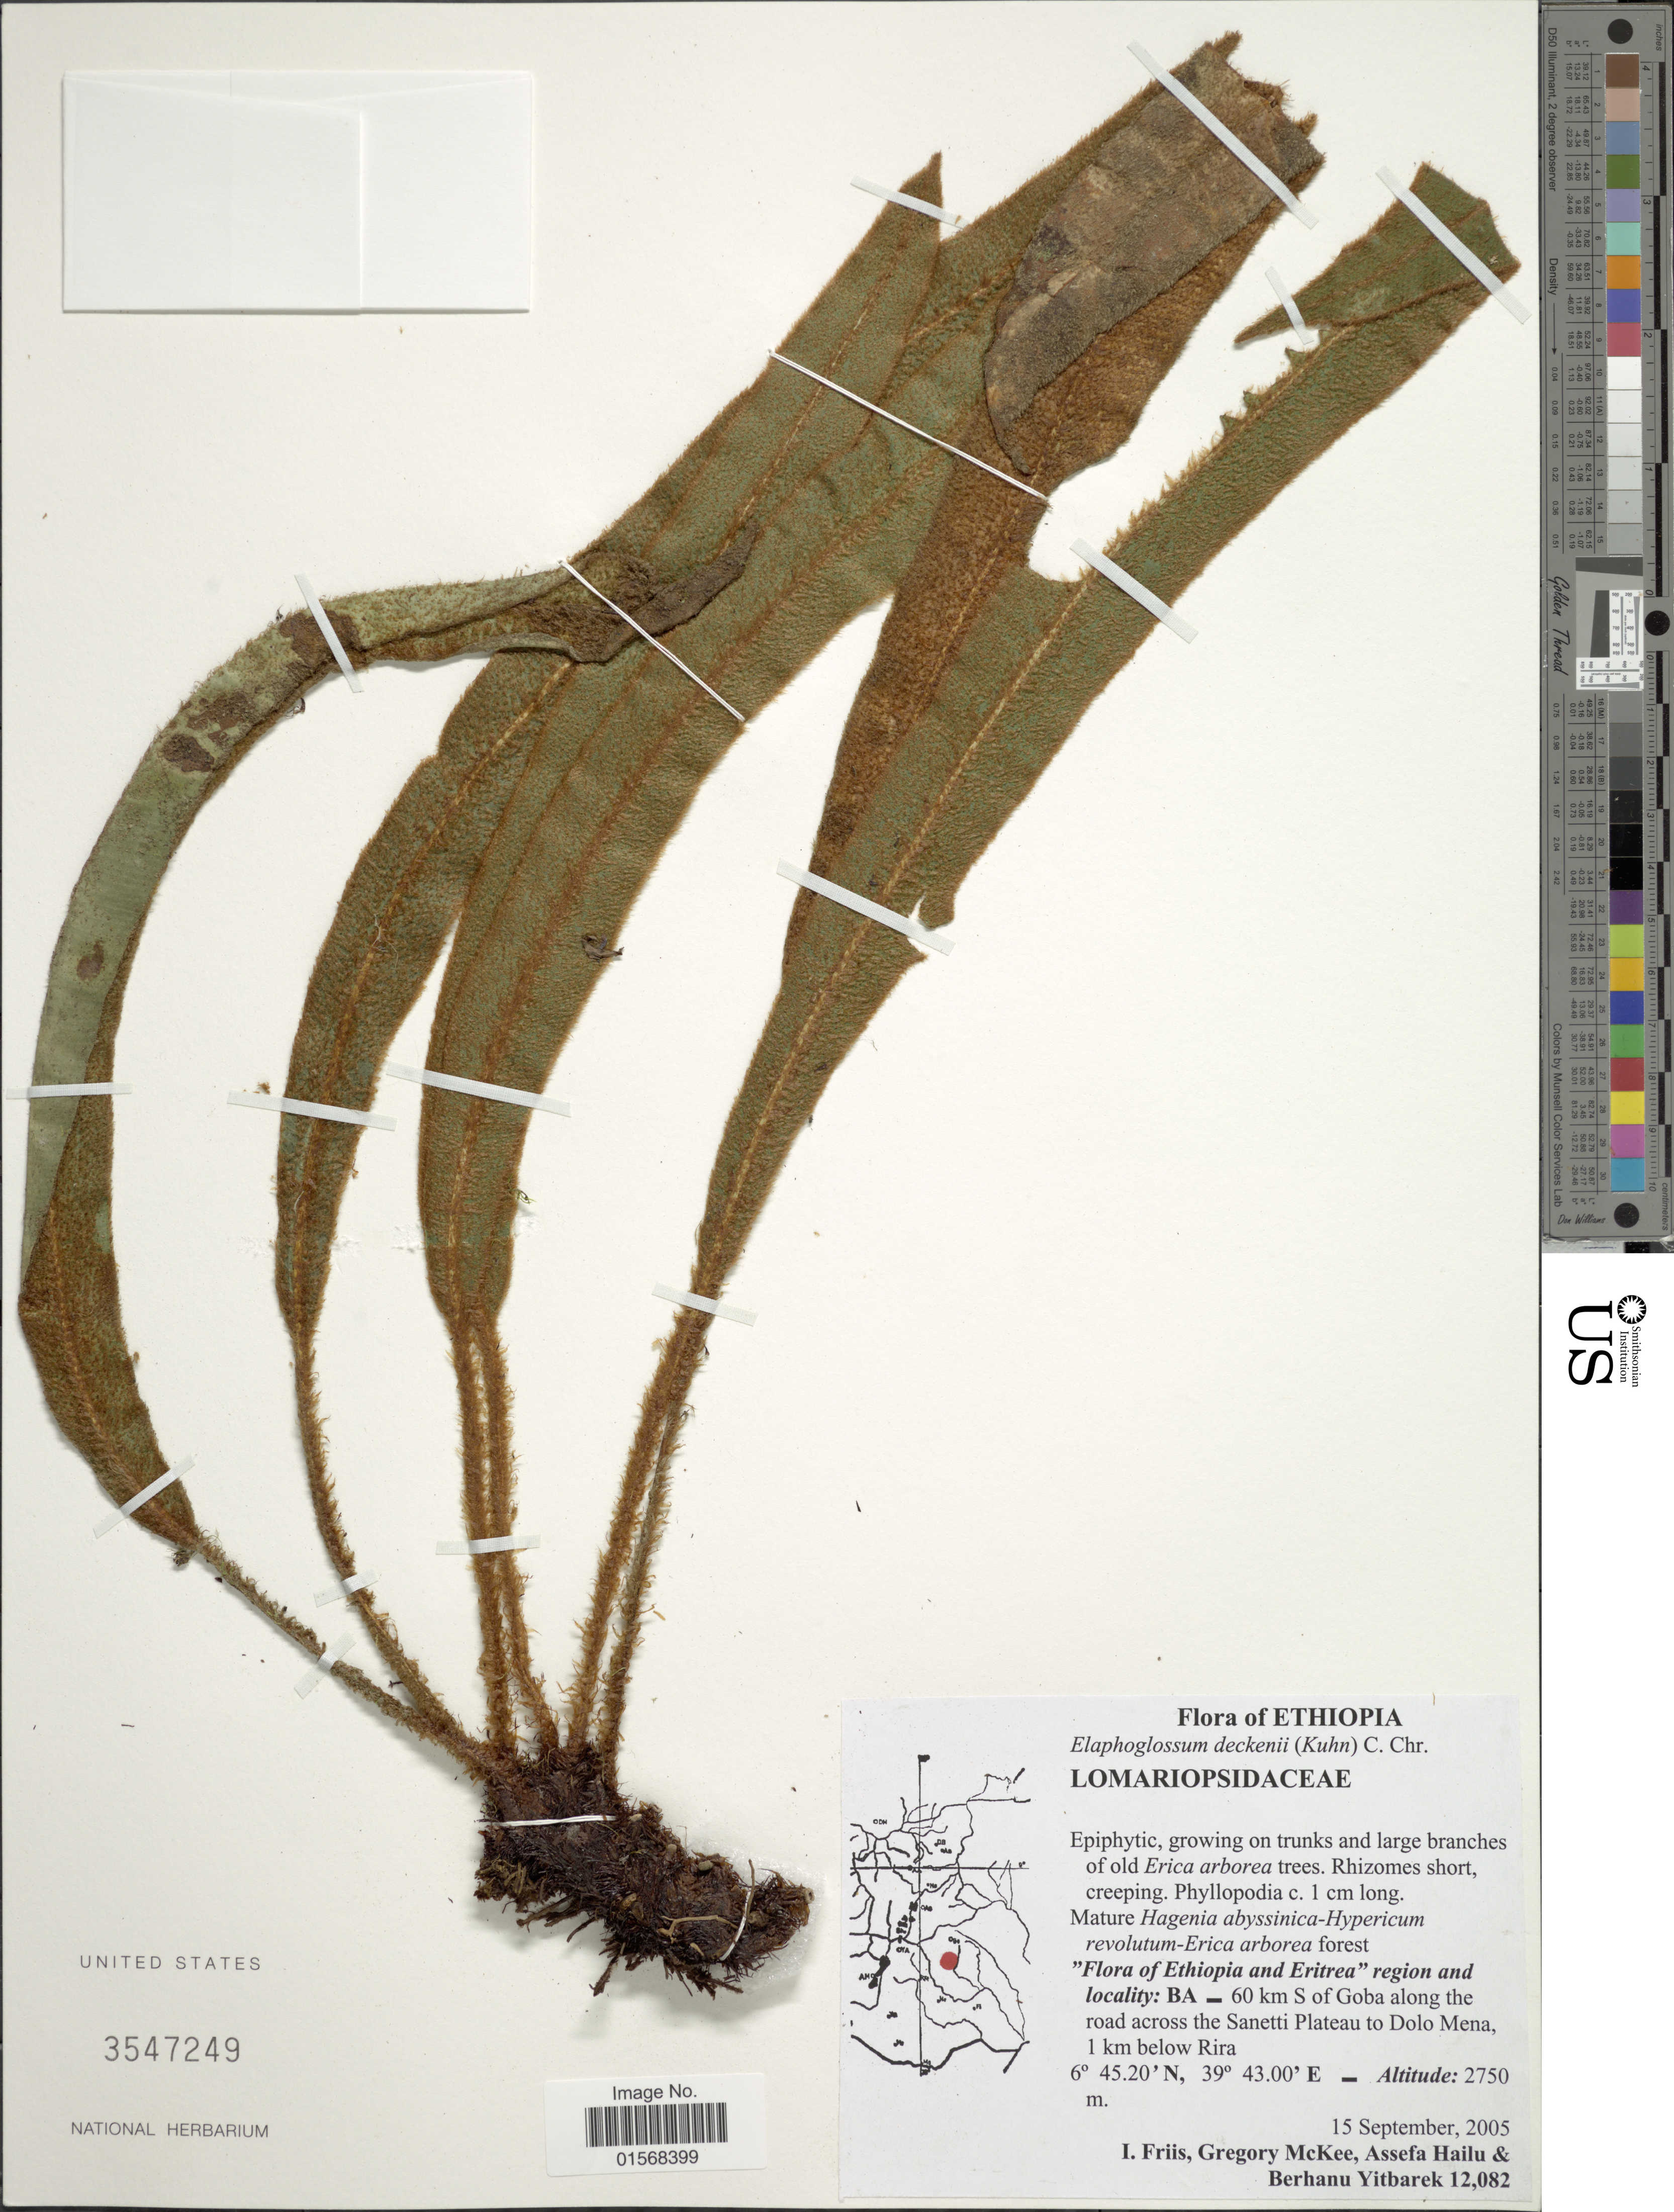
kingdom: Plantae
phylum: Tracheophyta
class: Polypodiopsida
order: Polypodiales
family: Dryopteridaceae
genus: Elaphoglossum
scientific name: Elaphoglossum deckenii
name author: (Kuhn) C. Chr.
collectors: I. Friis, G. S. McKee, A. Hailu & B. Yitbarek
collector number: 12082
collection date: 2005-09-15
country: Ethiopia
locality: Ethiopia and Eritrea, BA - 60 km S of Goba along the road across the Sanetti Plateau to dolo Mena 1 km below Rira.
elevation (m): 2750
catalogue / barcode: US 3547249